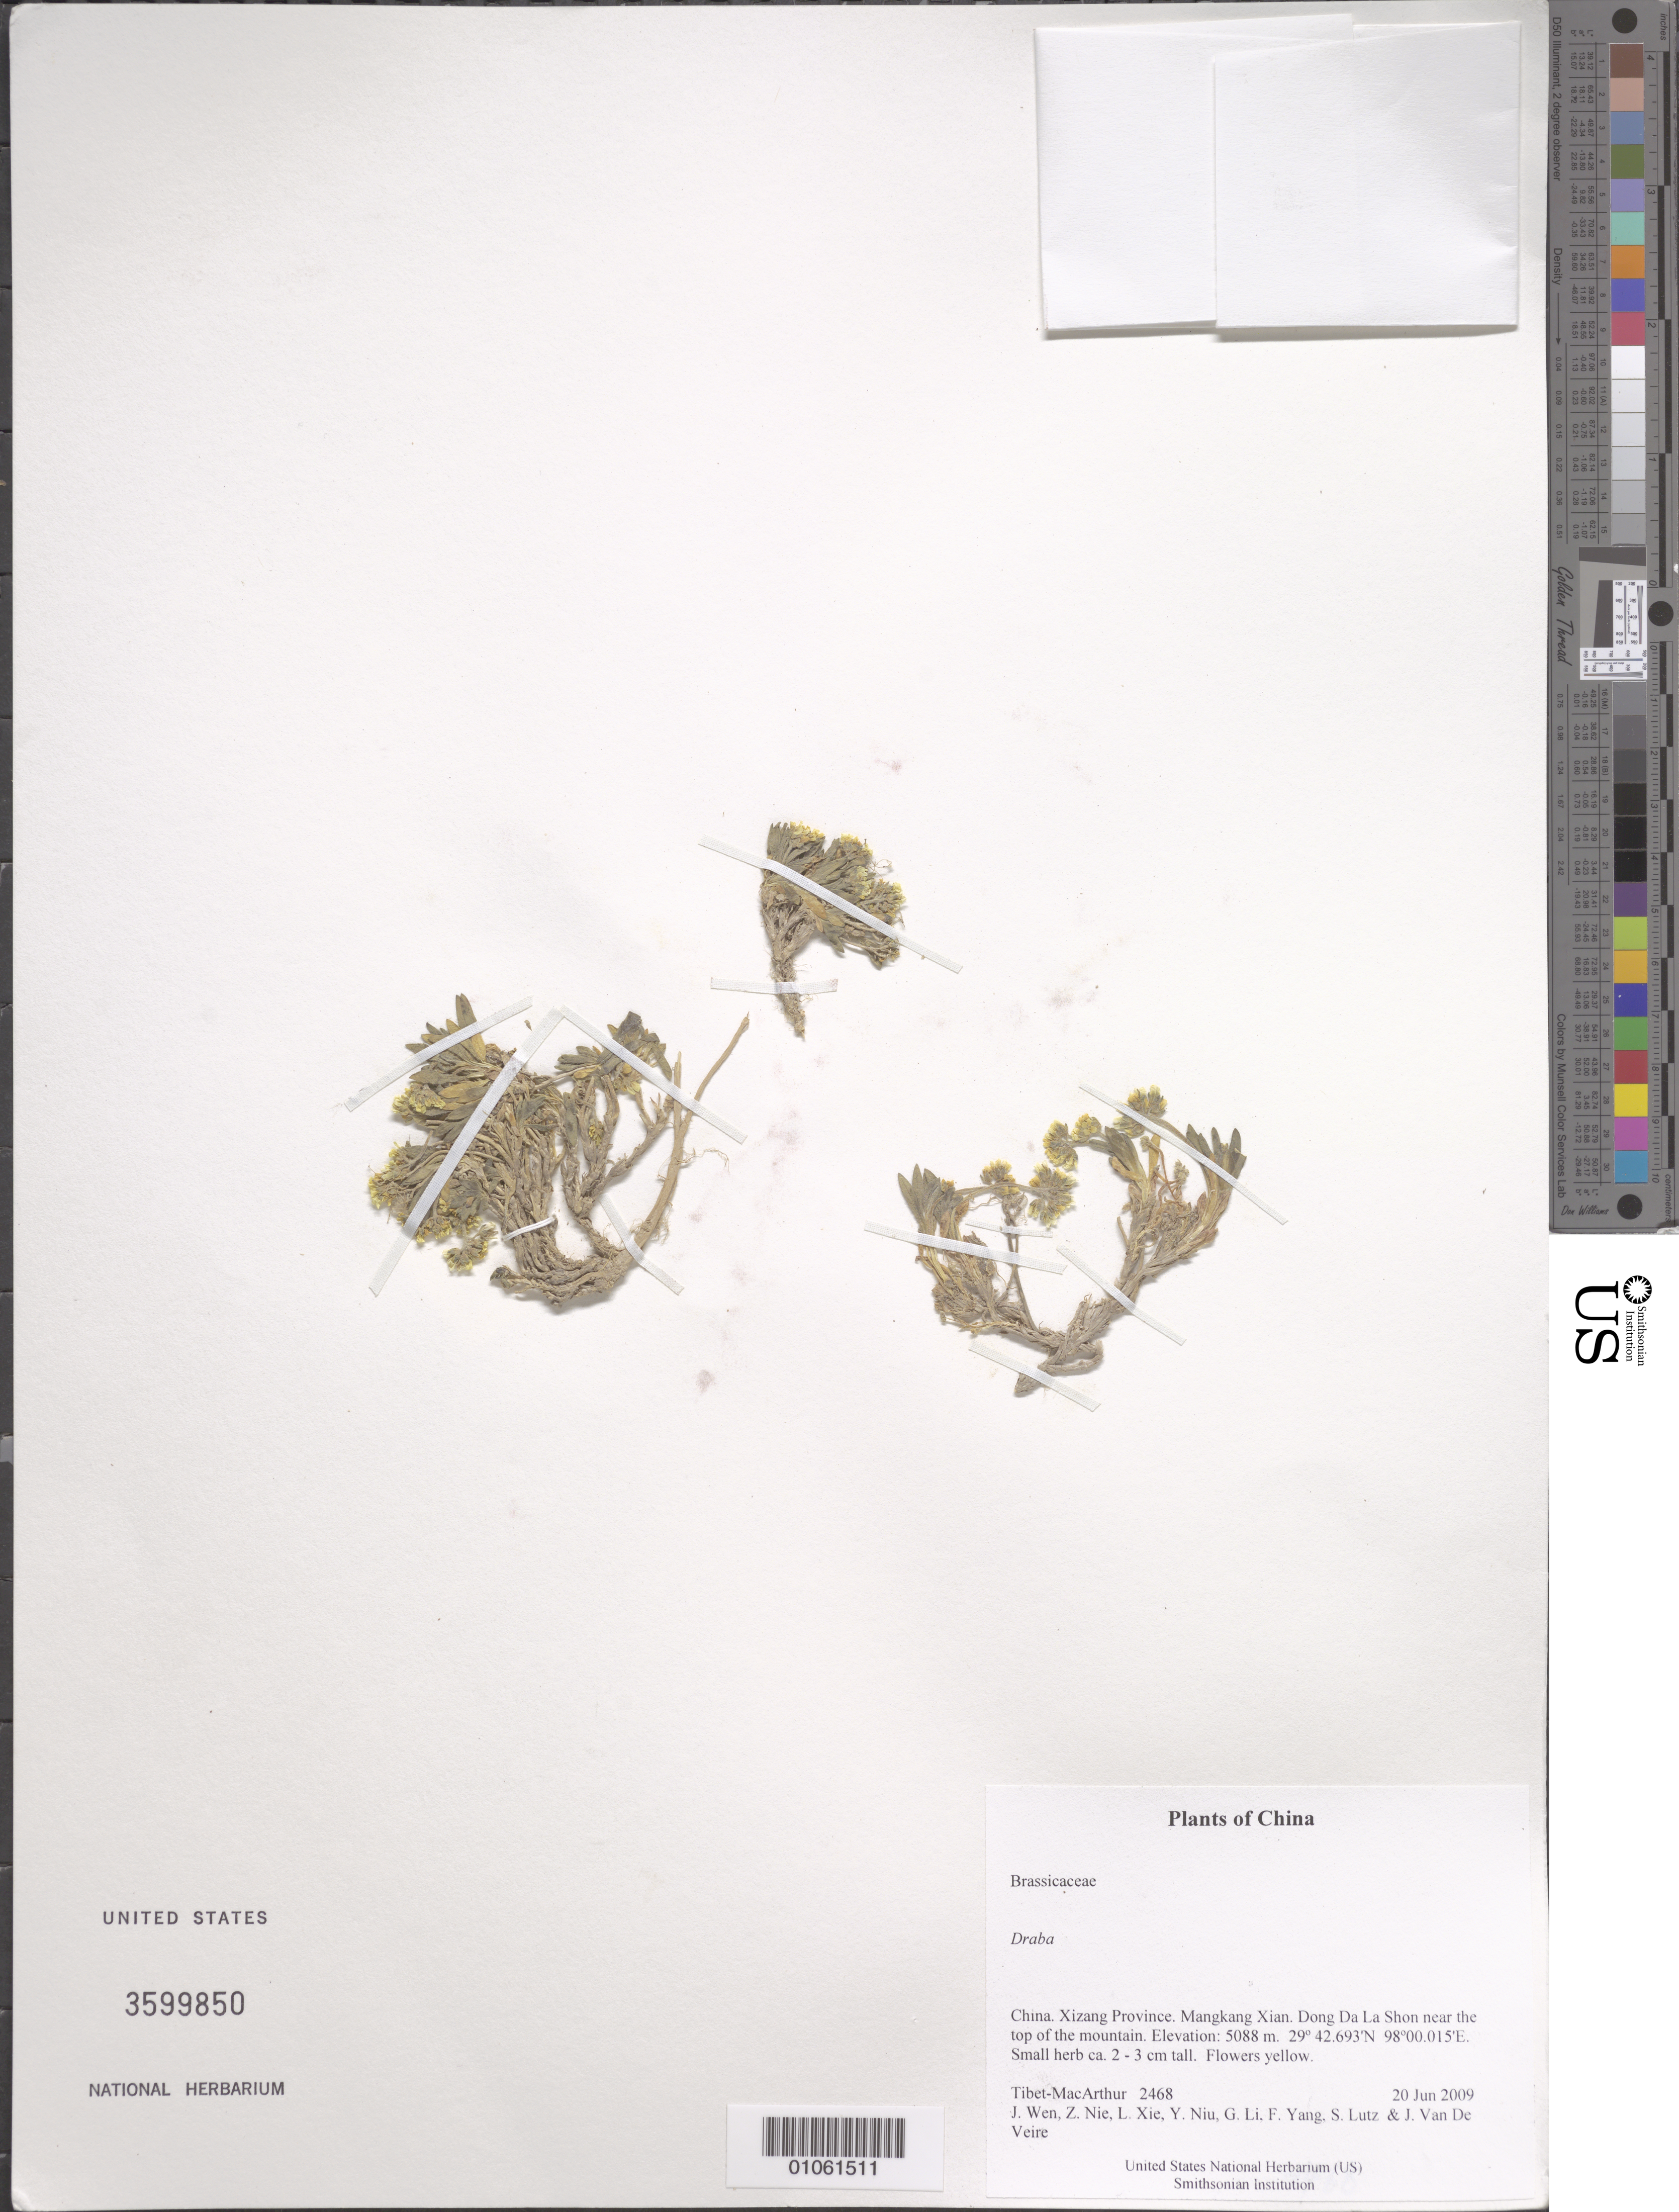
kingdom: Plantae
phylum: Tracheophyta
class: Magnoliopsida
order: Brassicales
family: Brassicaceae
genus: Draba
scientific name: Draba sp.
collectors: Tibet-MacArthur, J. Wen, Z. Nie, L. Xie, Y. Niu, G. Li, F. Yang, S. Lutz & J. Van De Veire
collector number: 2468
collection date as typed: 20 Jun 2009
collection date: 2009-06-20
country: China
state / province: Xizang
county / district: Mangkang Xian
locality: Dong Da La Shon near the top of the mountain.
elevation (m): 5088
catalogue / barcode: US 3599850